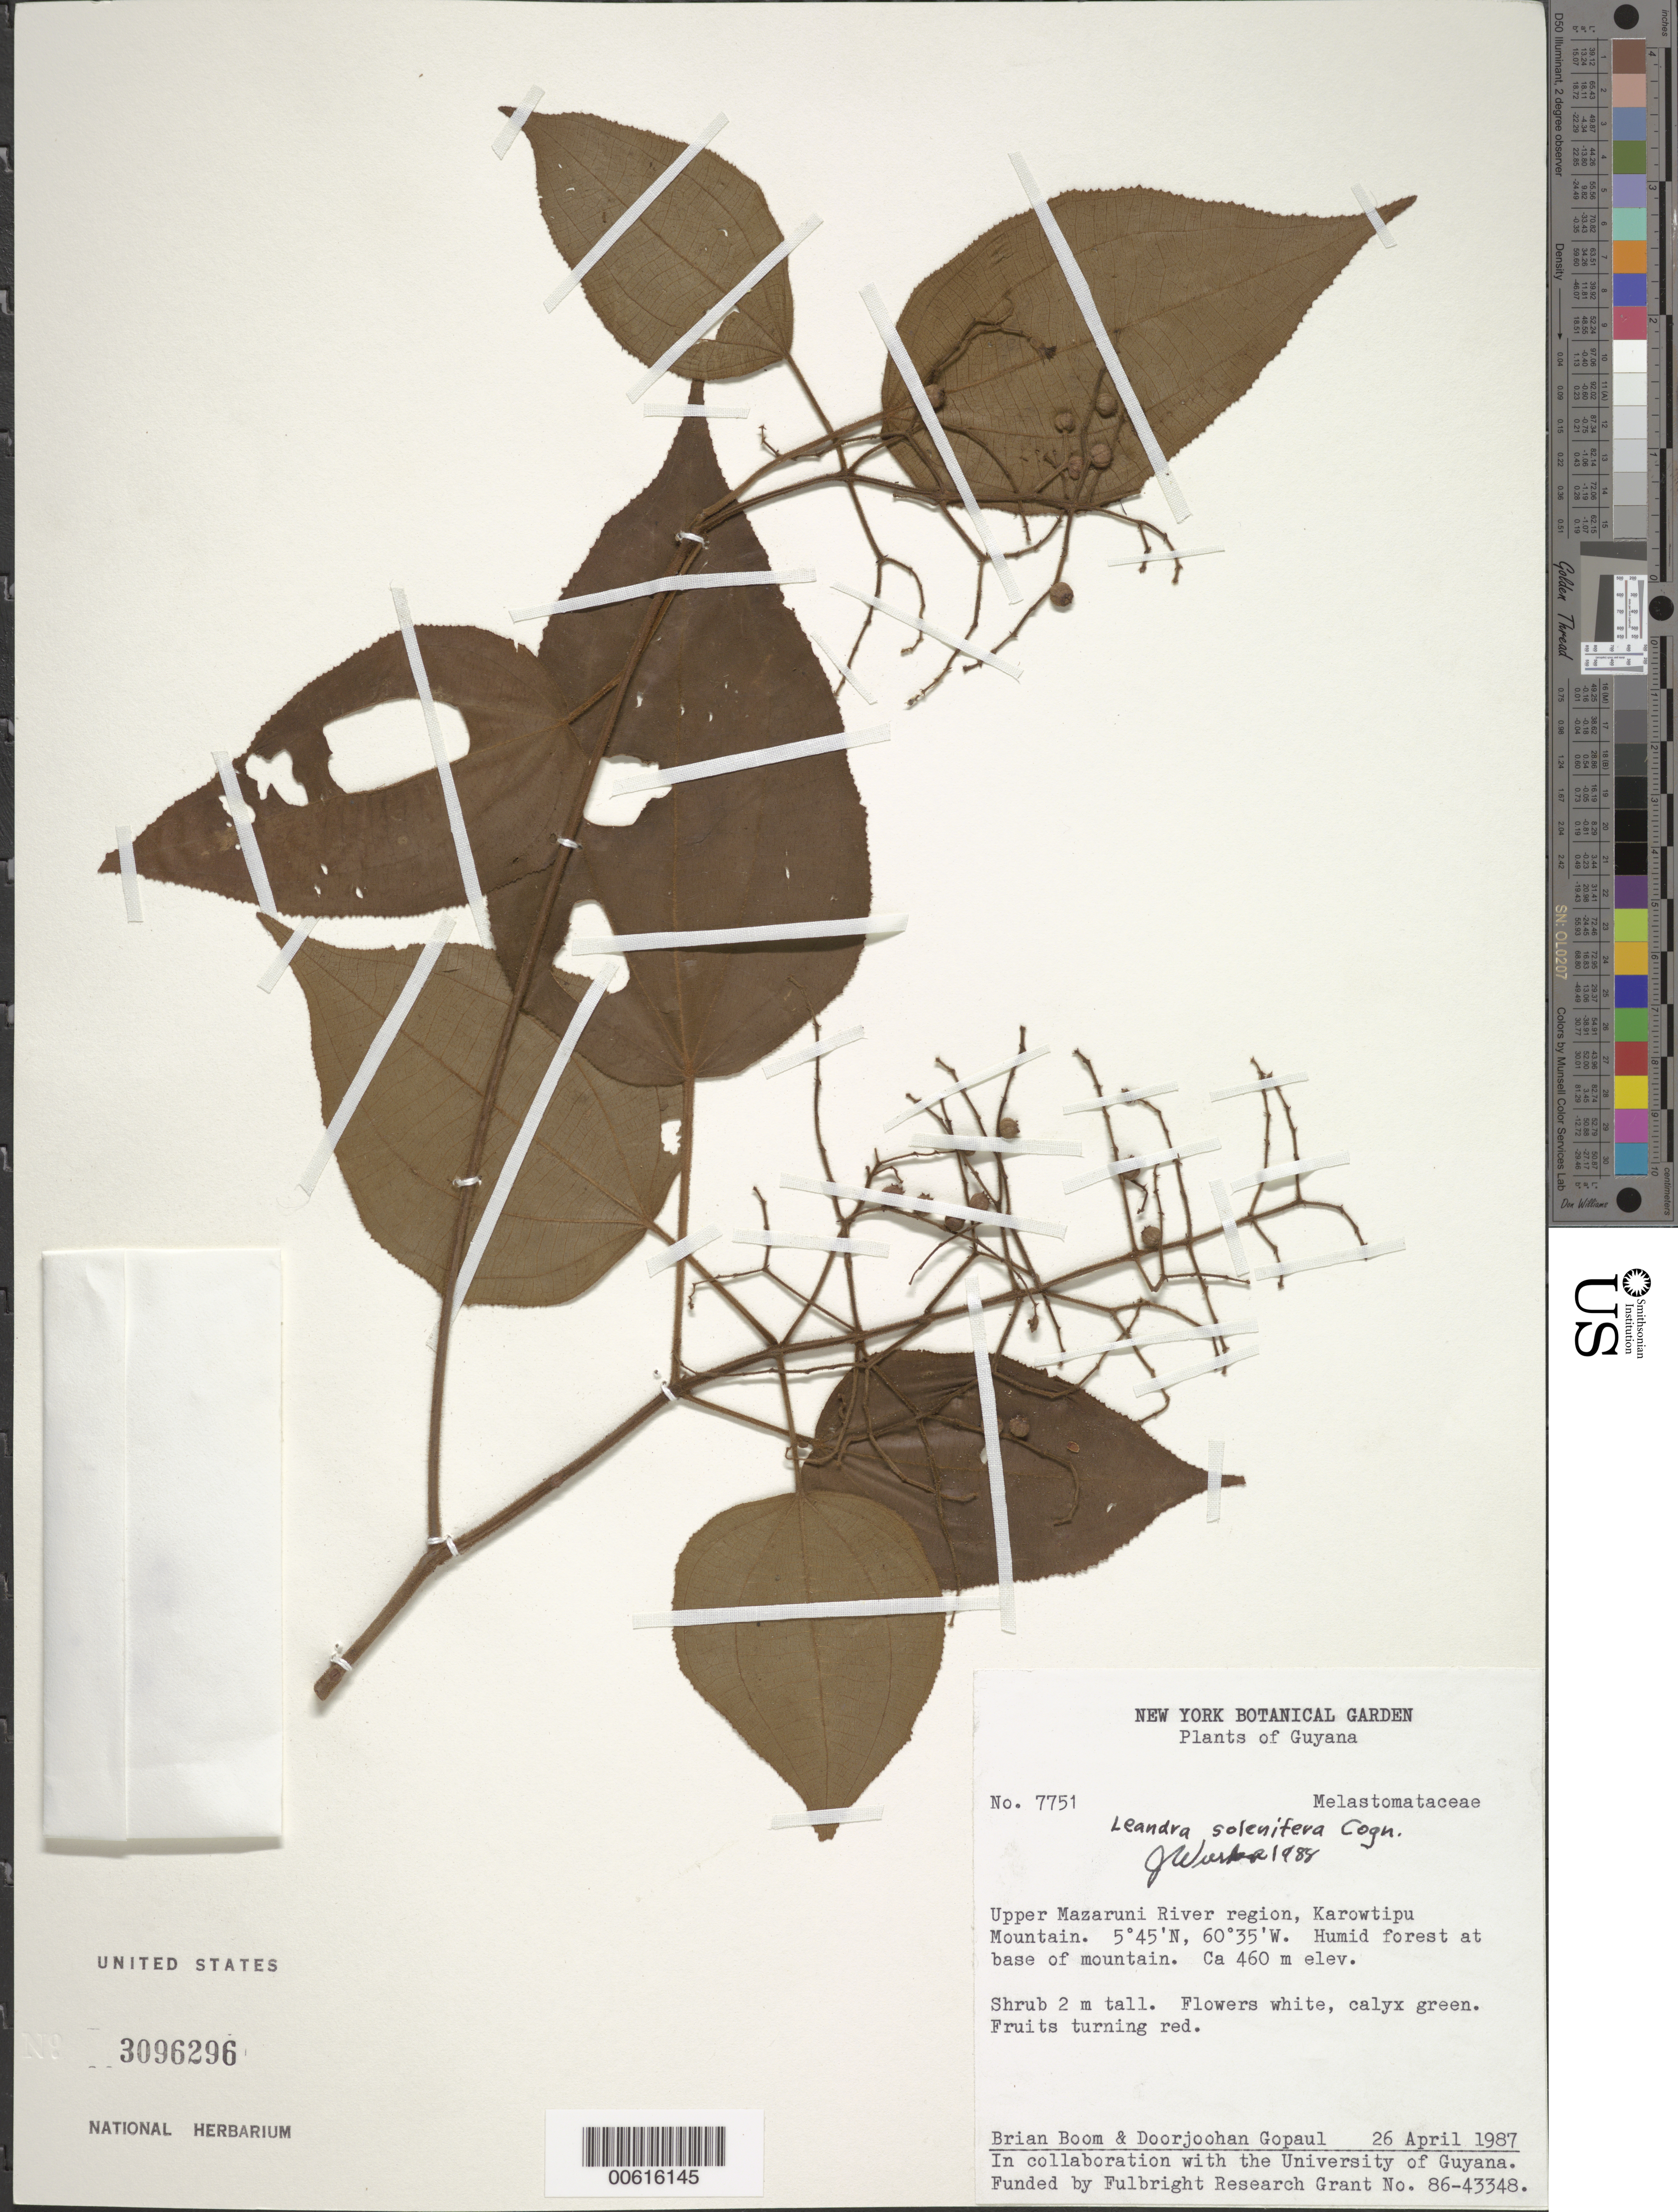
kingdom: Plantae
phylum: Tracheophyta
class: Magnoliopsida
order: Myrtales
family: Melastomataceae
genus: Leandra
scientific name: Leandra solenifera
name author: Cogn.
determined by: Wurdack, John J., (US), US (UNITED STATES)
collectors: B. M. Boom & D. Gopaul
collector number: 7751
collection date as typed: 26-Apr-87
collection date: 1987-04-26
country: Guyana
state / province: Cuyuni-Mazaruni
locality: Karowtipu Mt., upper Mazaruni R. region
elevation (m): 460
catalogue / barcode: US 3096296